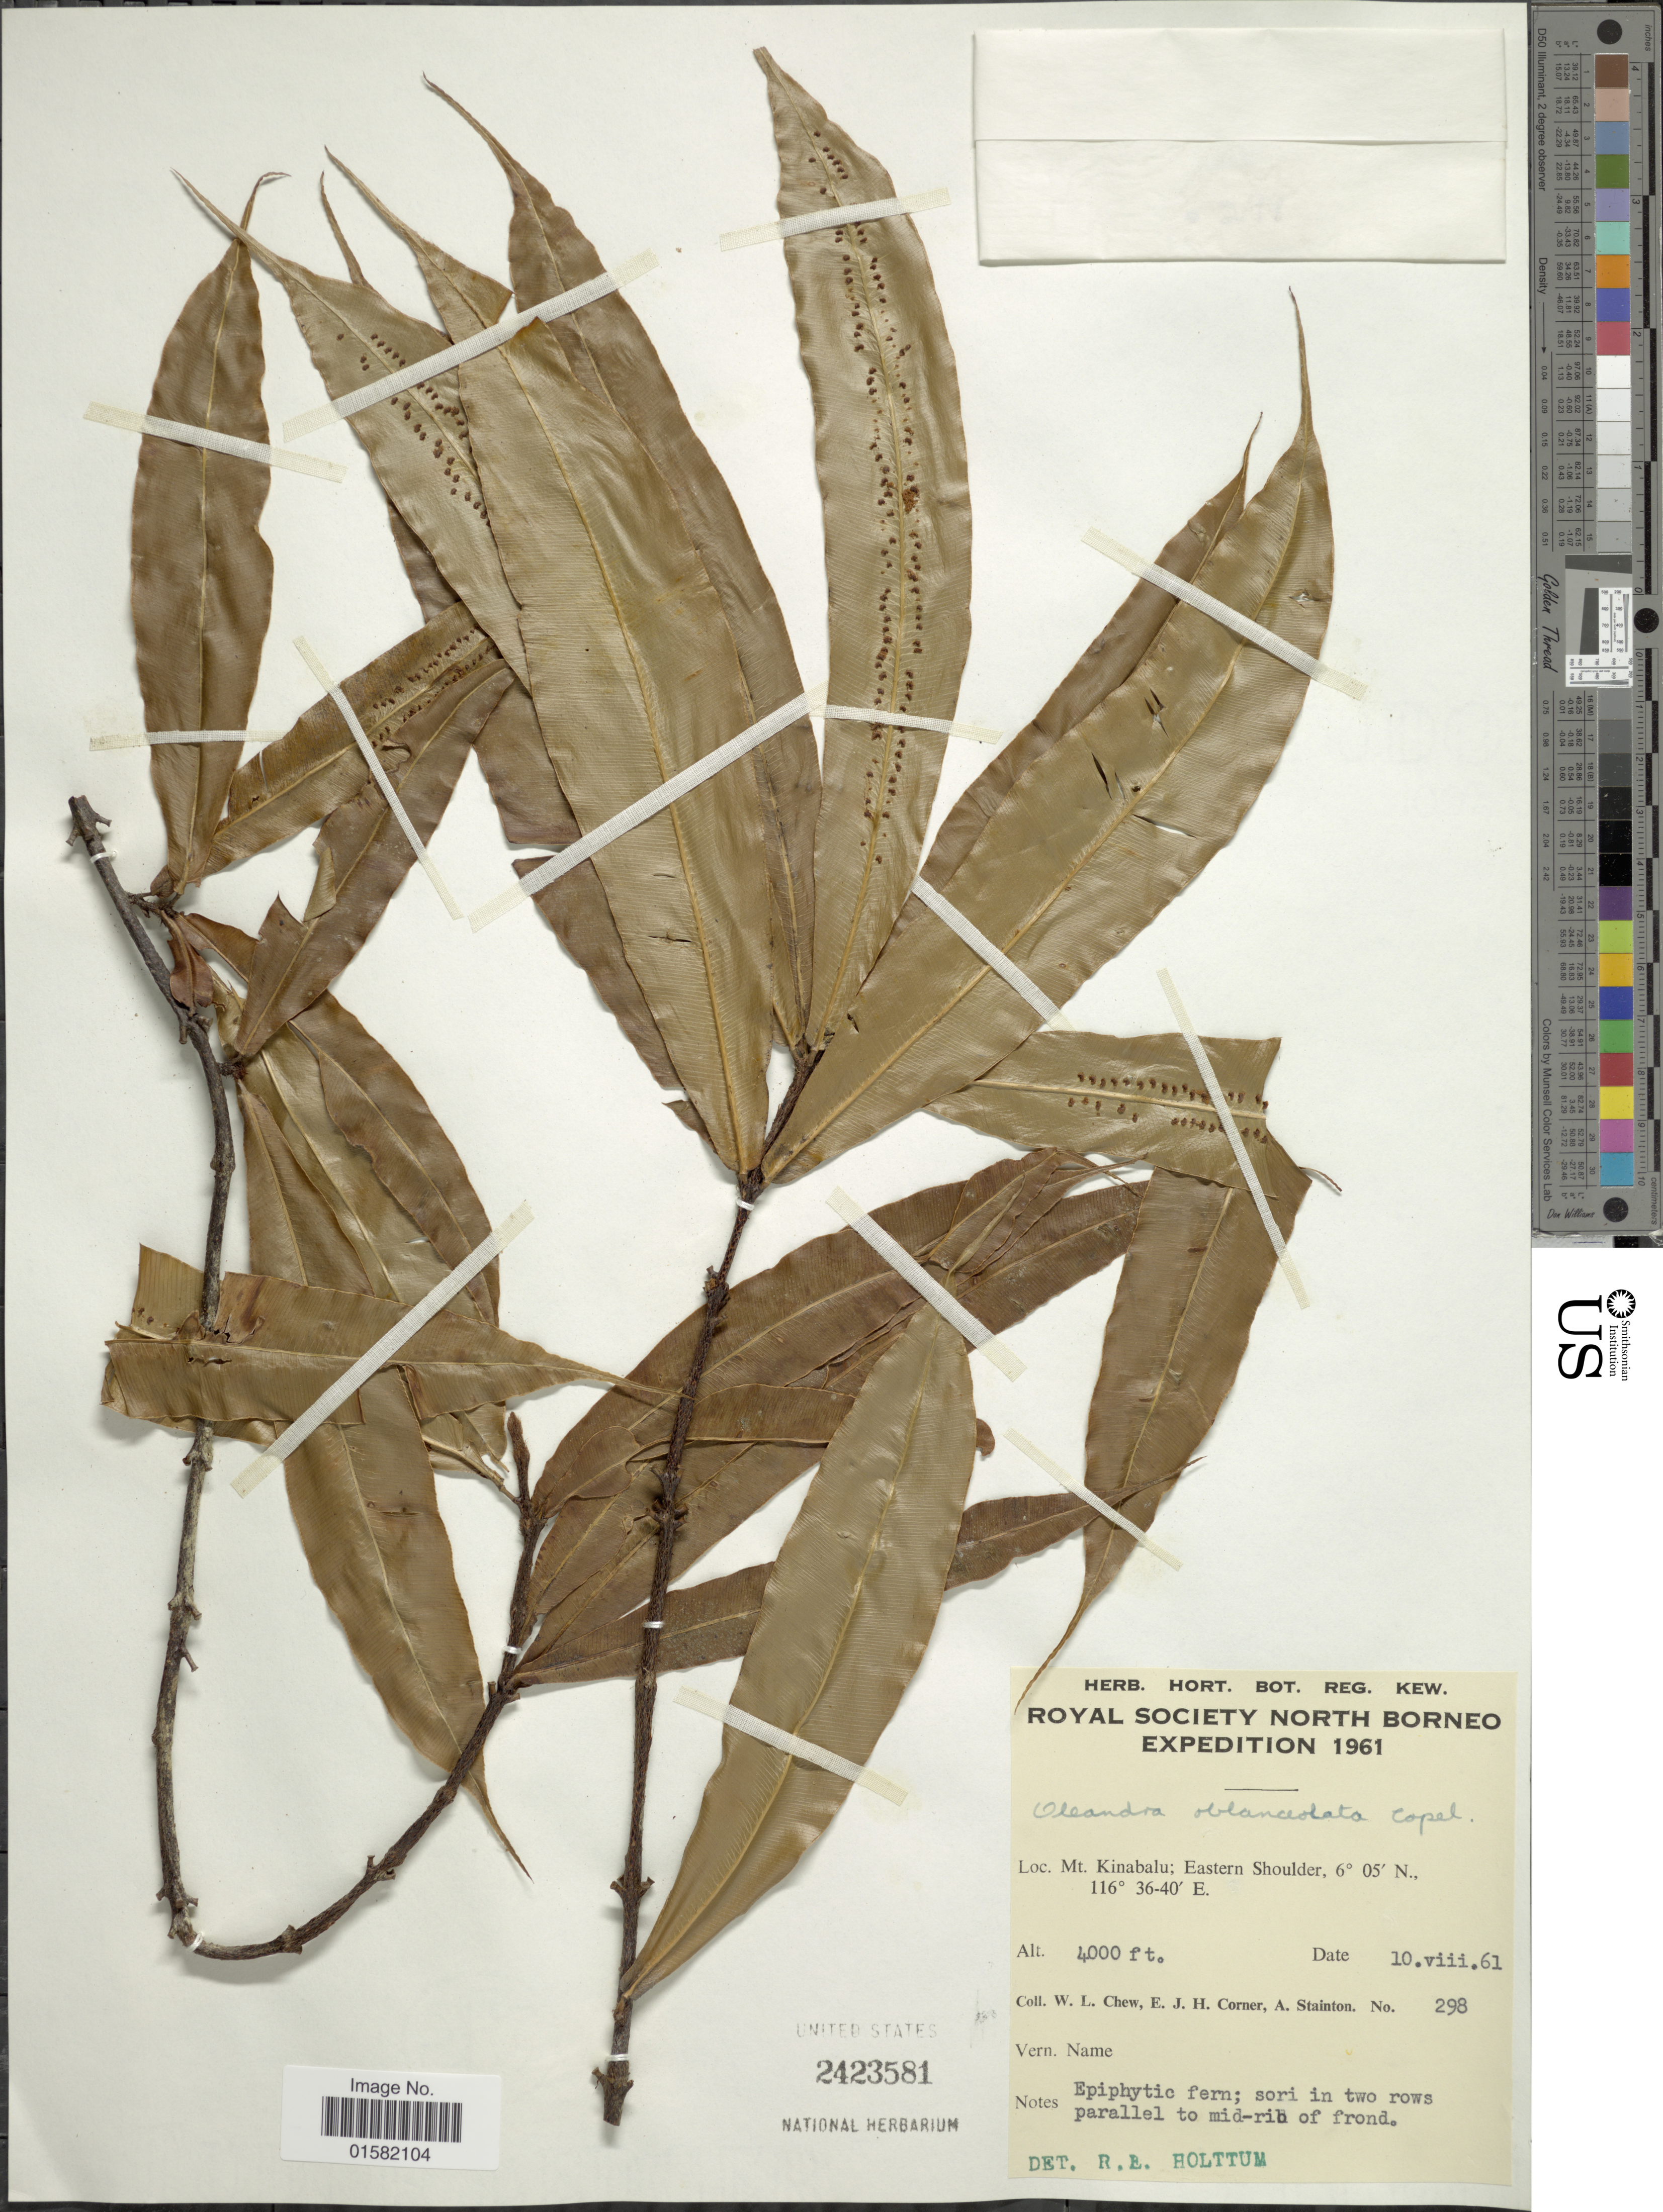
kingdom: Plantae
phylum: Tracheophyta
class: Polypodiopsida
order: Polypodiales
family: Oleandraceae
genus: Oleandra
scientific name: Oleandra oblanceolata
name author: Copel.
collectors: W. Chew, E. Corner & A. Stainton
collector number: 298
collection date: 1961-08-10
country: Malaysia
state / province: Sabah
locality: North Borneo, Mt. Kinabalu, Eastern Shoulder.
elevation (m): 1219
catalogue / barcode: US 2423581